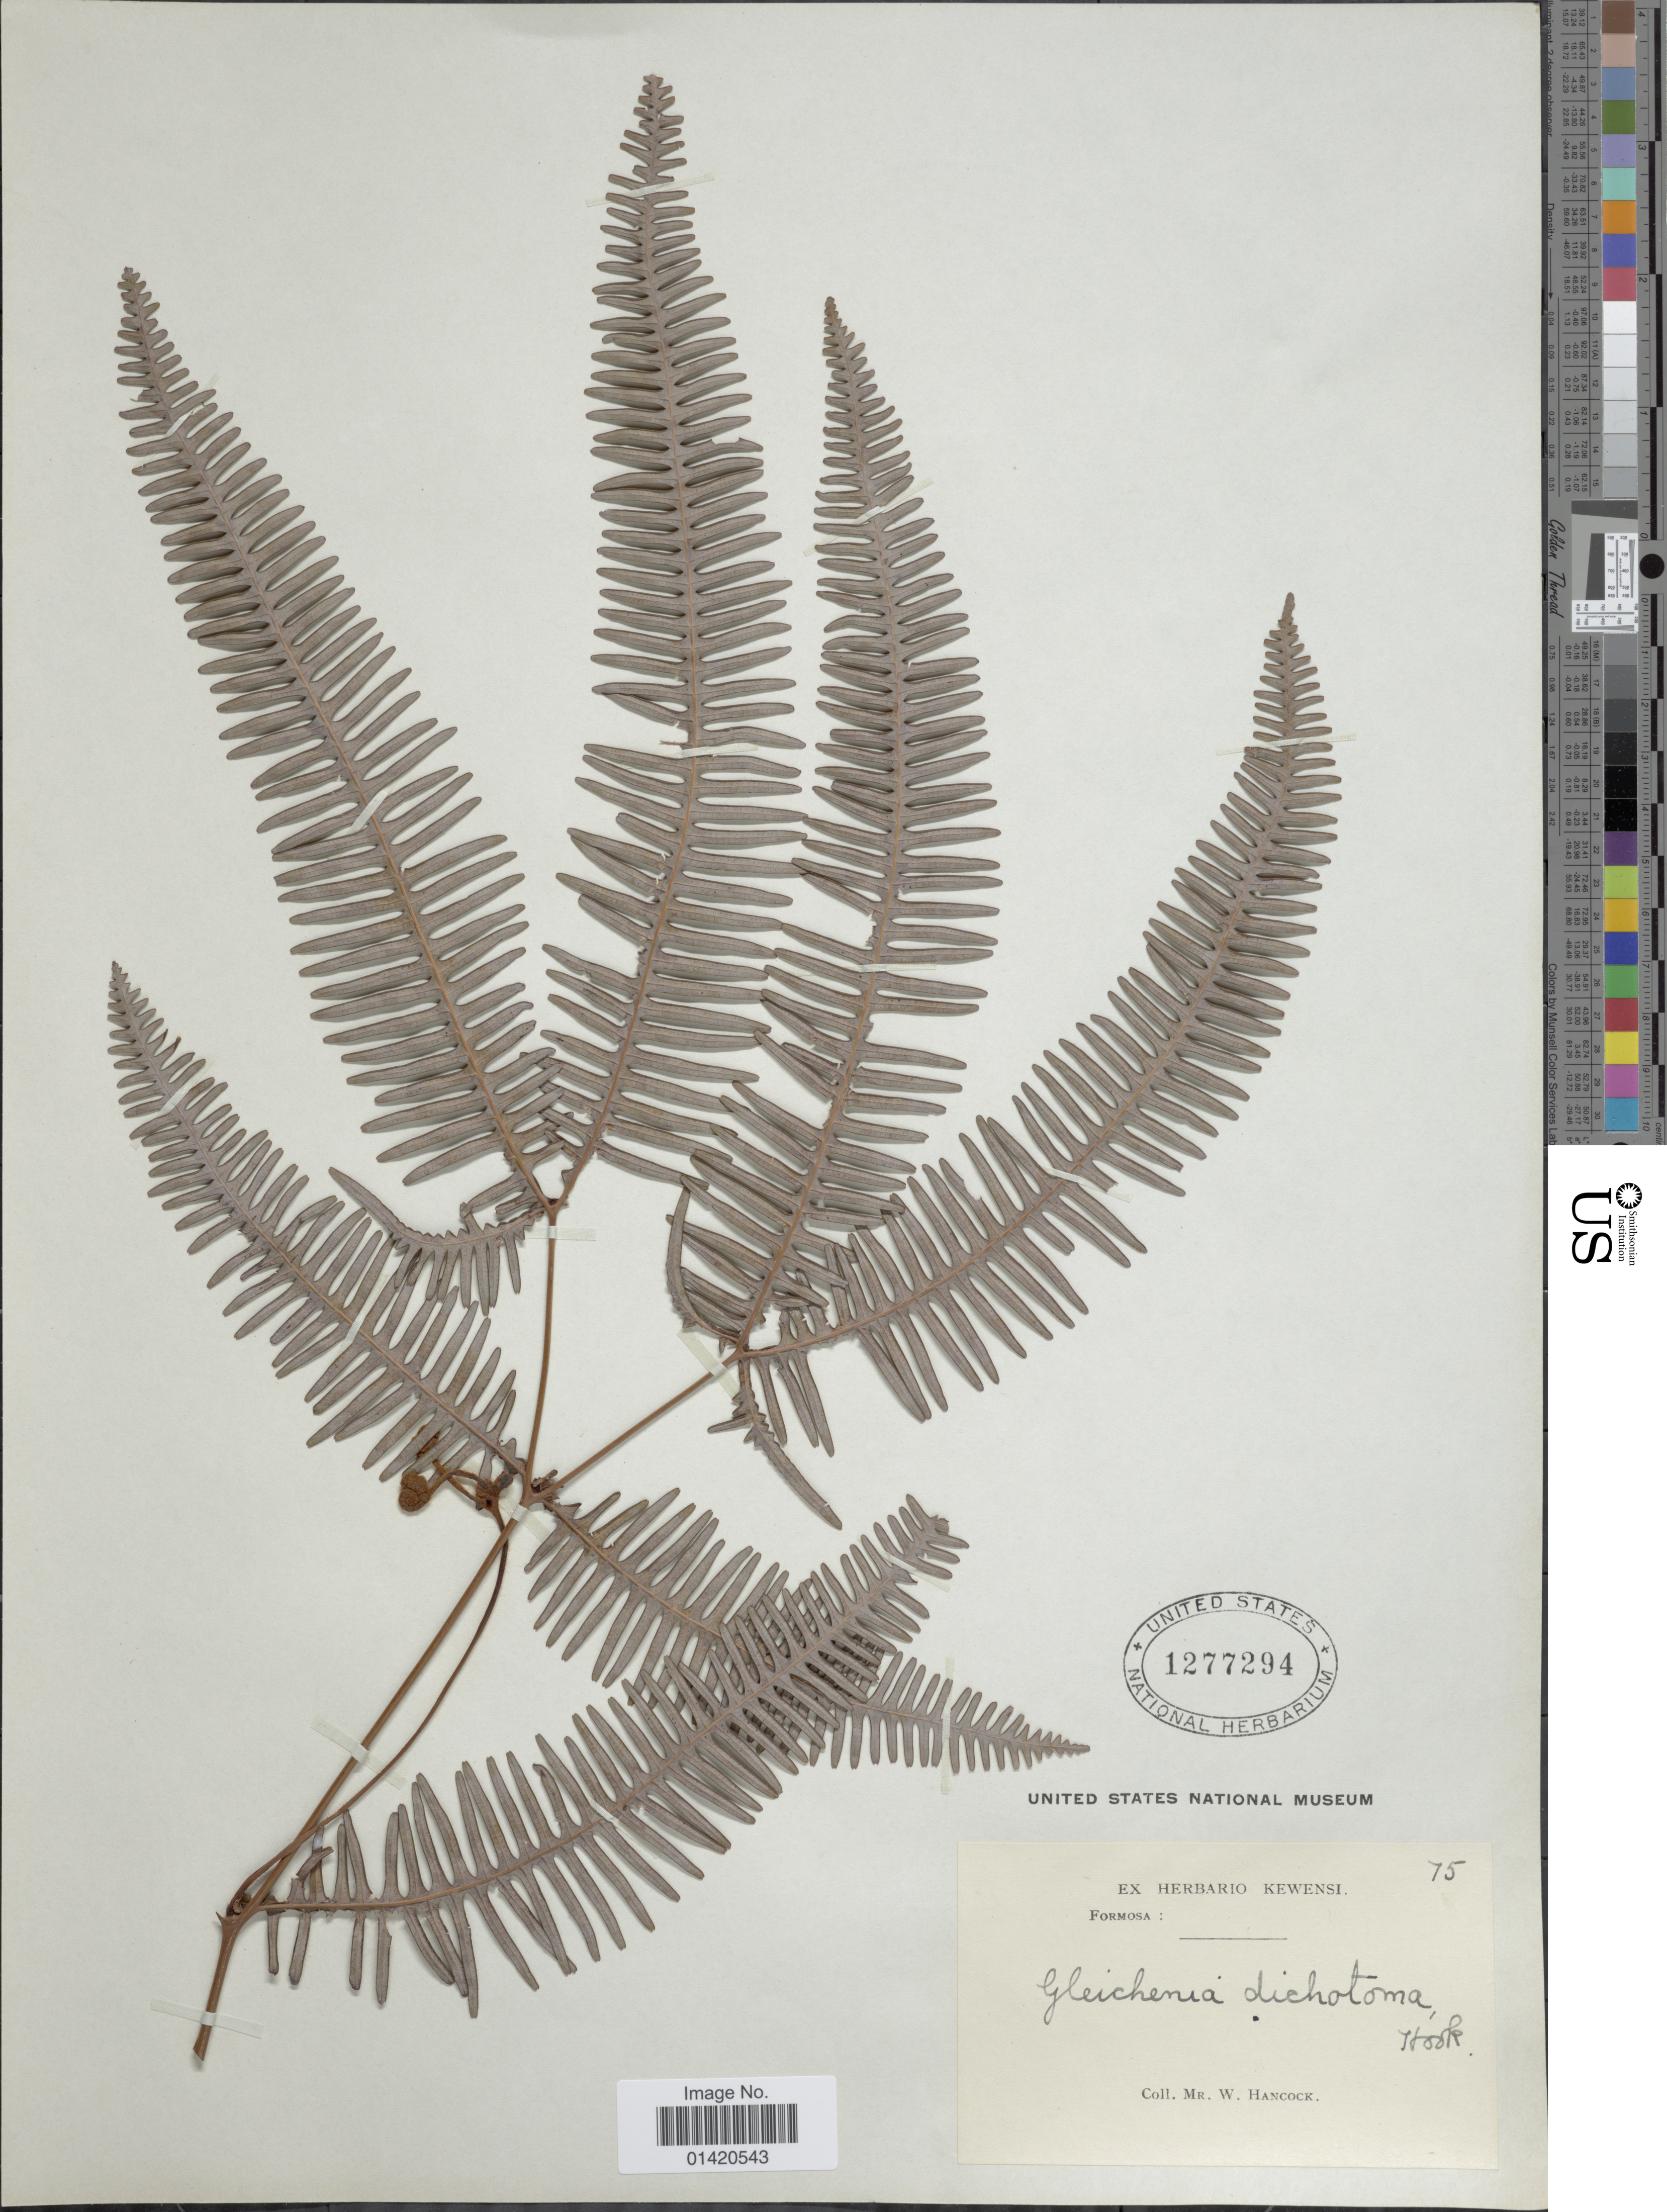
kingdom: Plantae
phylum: Tracheophyta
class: Polypodiopsida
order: Gleicheniales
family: Gleicheniaceae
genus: Dicranopteris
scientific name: Dicranopteris linearis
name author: (Burm. f.) Underw.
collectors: W. Hancock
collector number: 75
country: Taiwan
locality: Formosa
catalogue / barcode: US 1277294